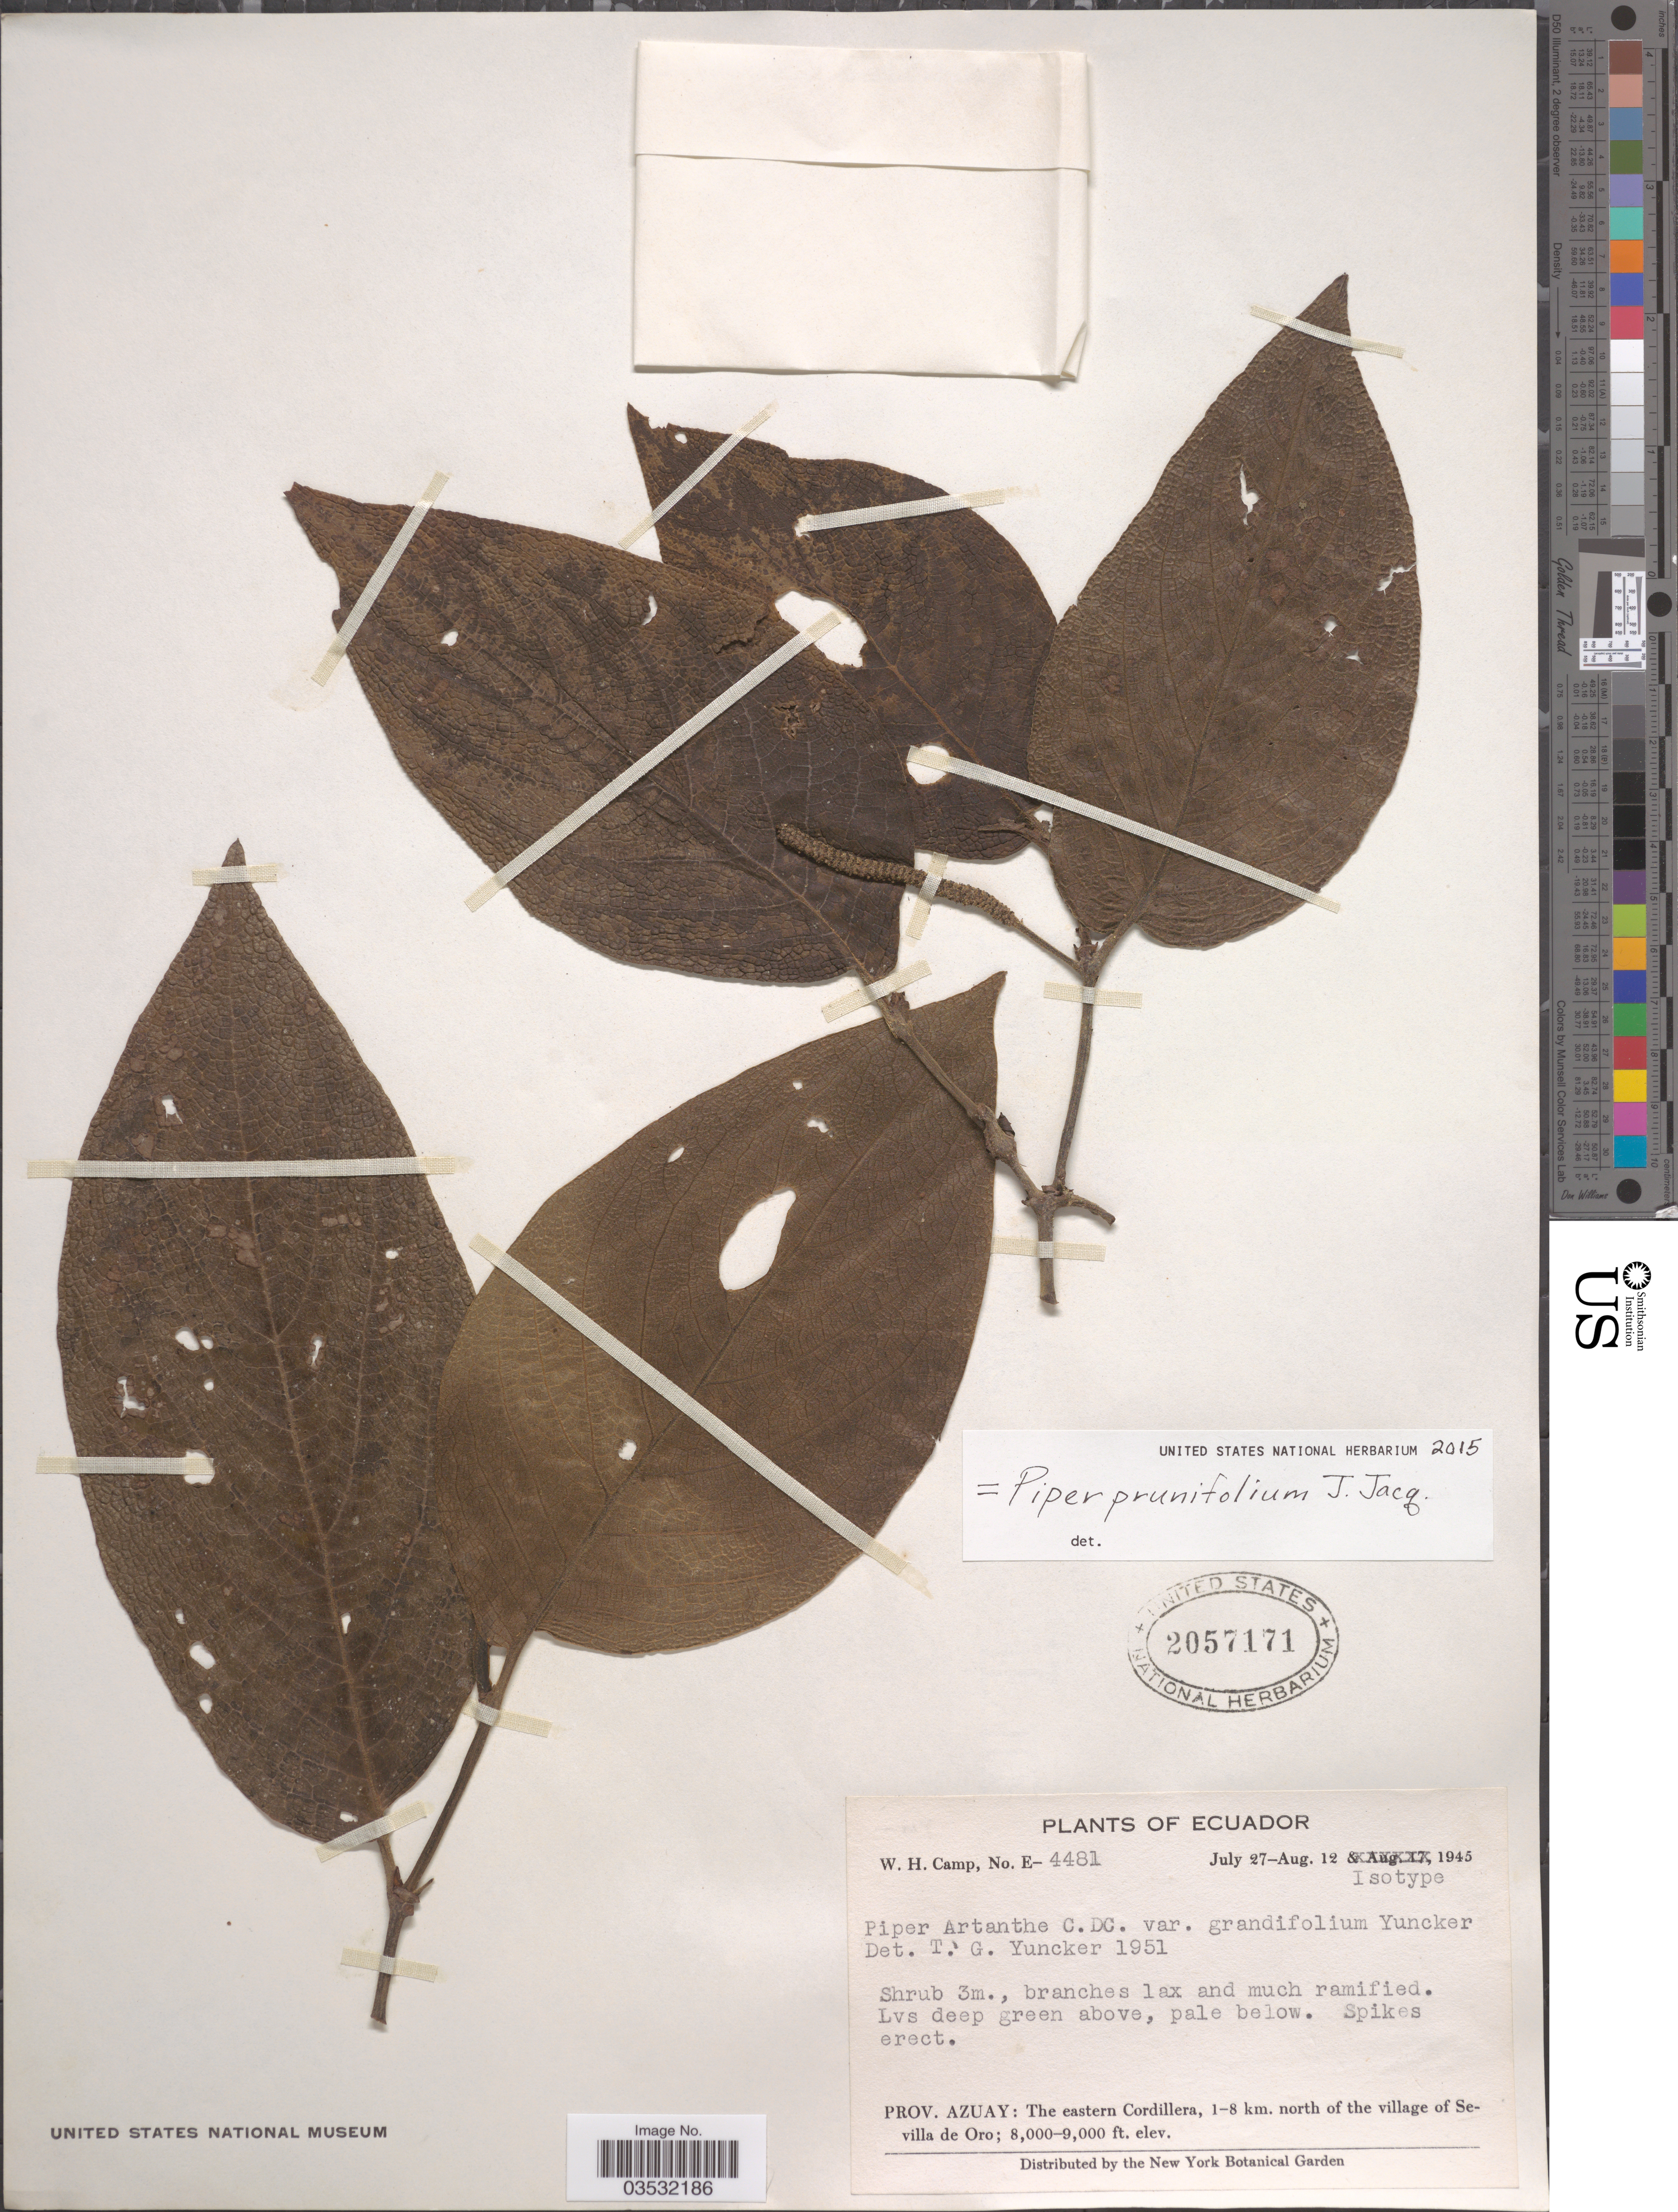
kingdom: Plantae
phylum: Tracheophyta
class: Magnoliopsida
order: Piperales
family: Piperaceae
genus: Piper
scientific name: Piper prunifolium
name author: Jacq.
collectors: W. H. Camp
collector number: E-4481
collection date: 1945-07-27/1945-08-12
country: Ecuador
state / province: Azuay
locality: The eastern Cordillera, 1-8 km. north of the village of Sevilla de Oro.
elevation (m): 2438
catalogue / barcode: US 2057171